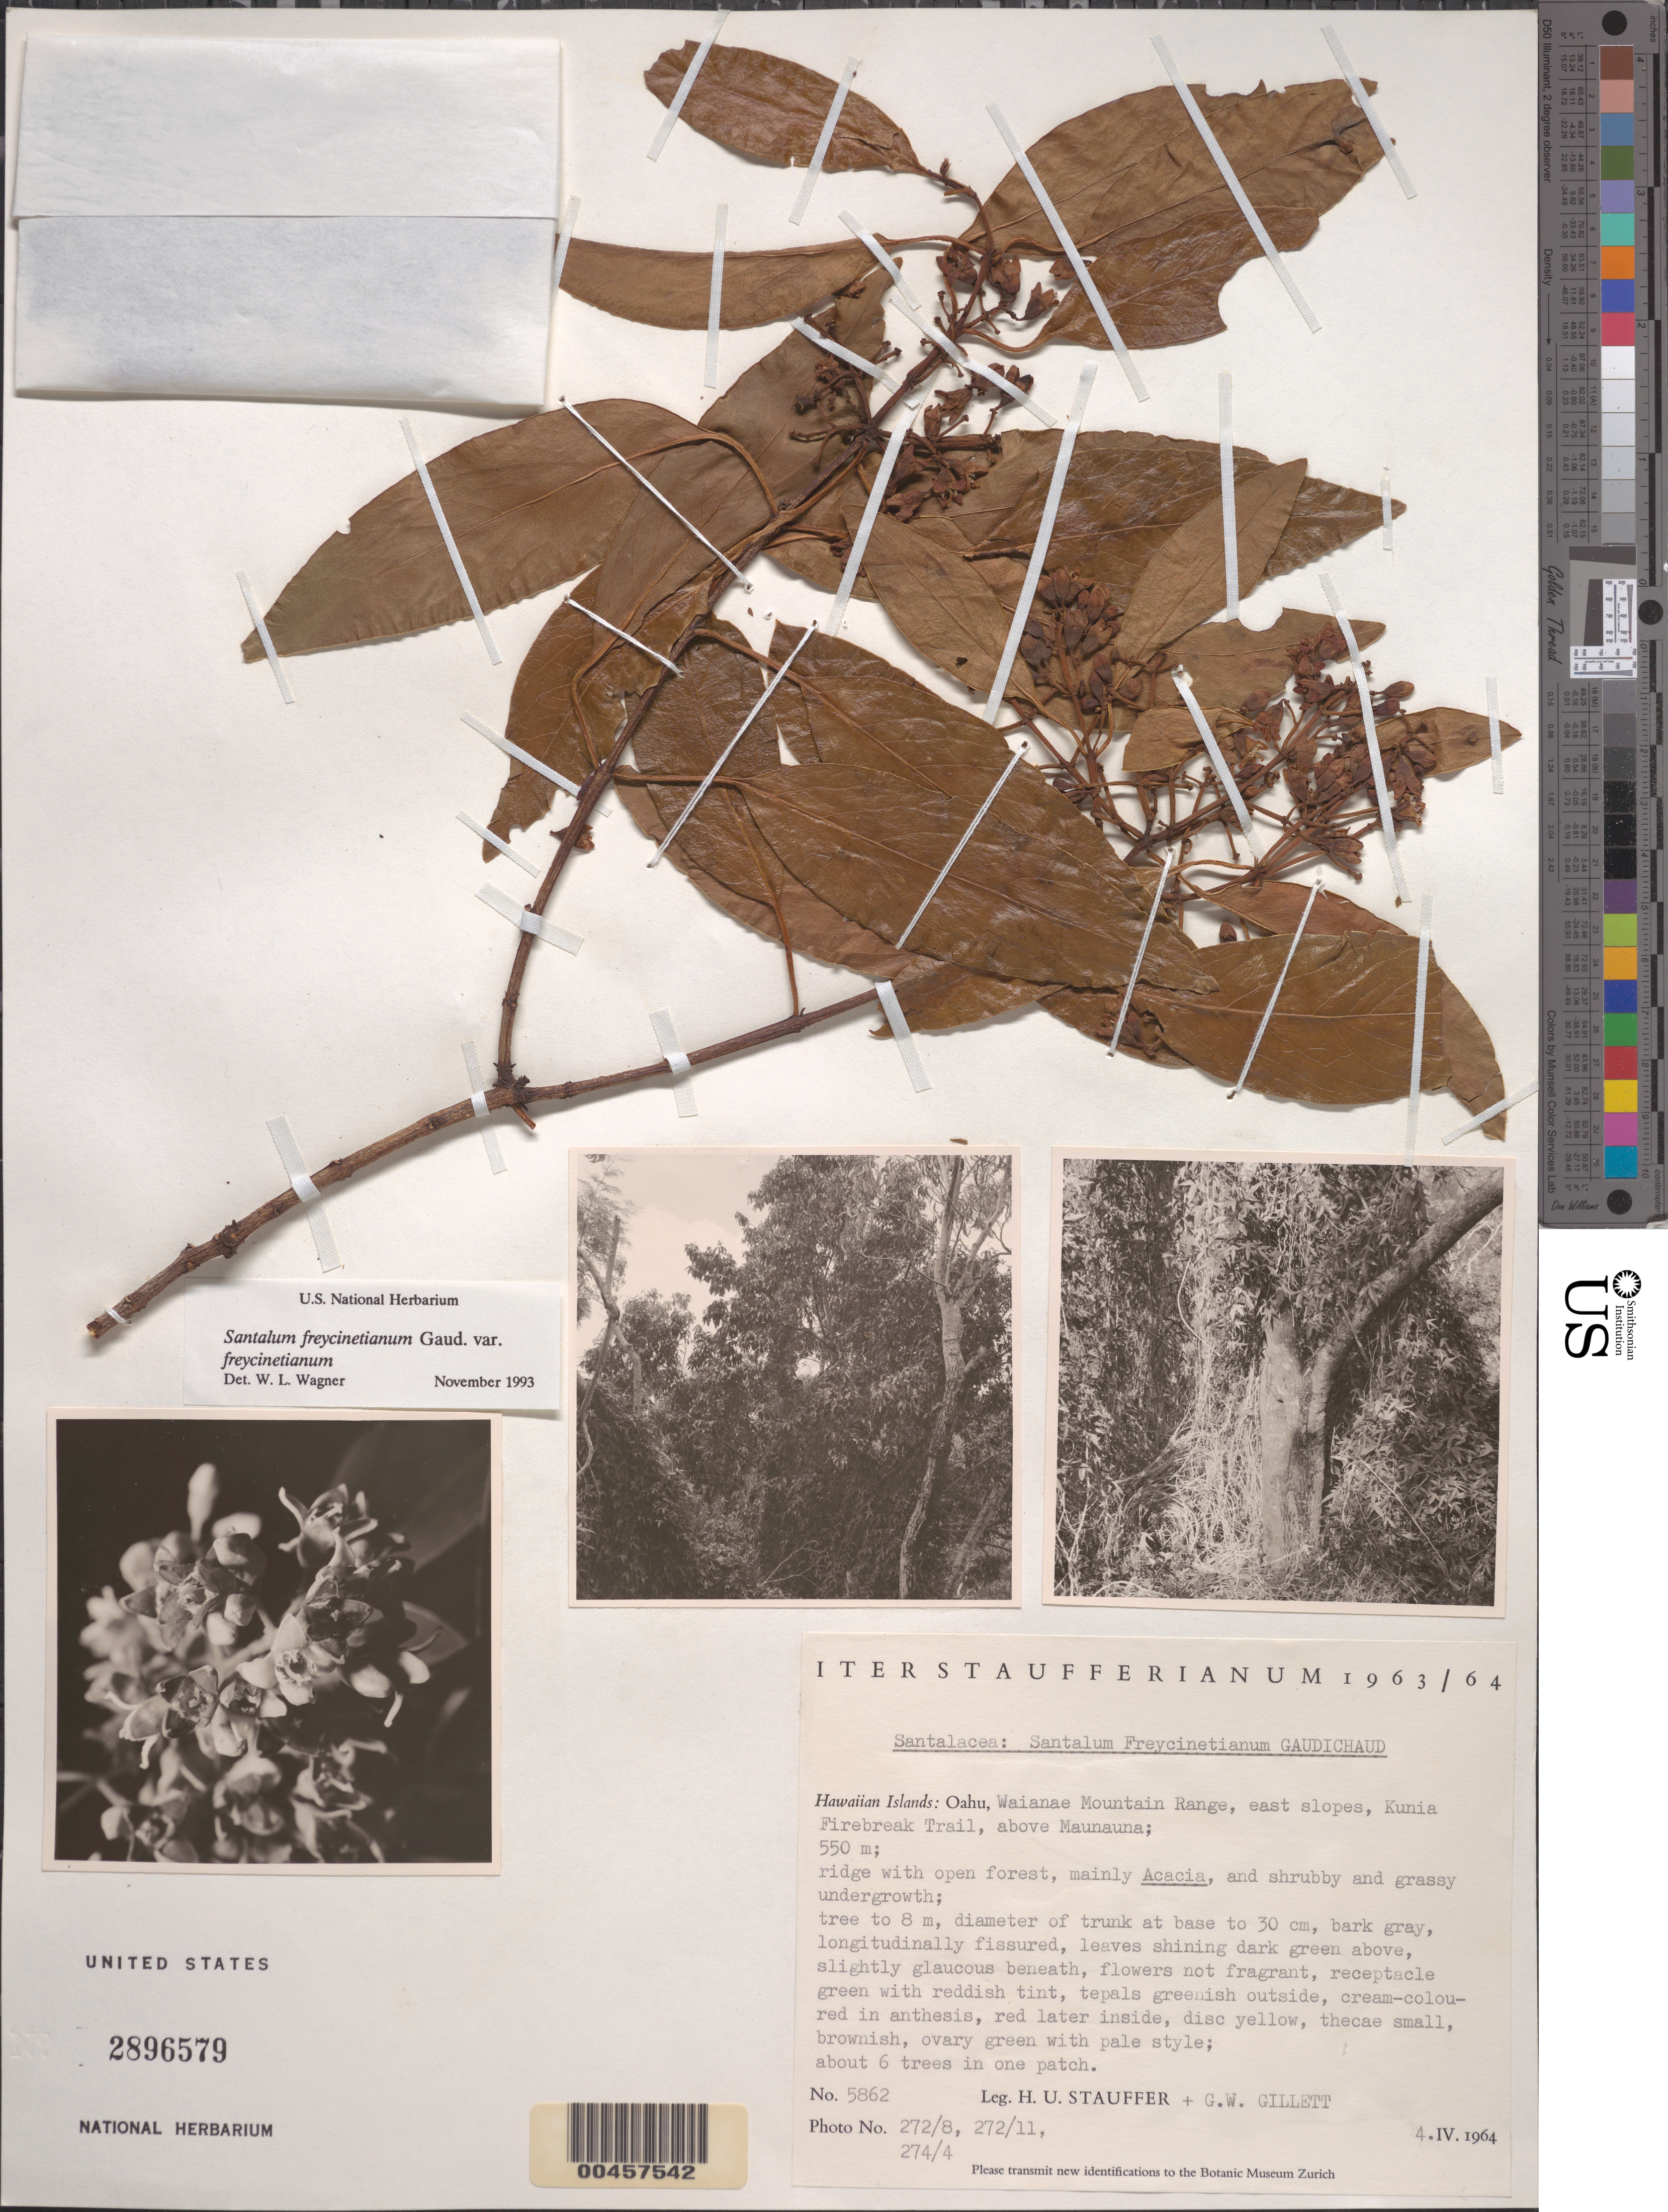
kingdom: Plantae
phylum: Tracheophyta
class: Magnoliopsida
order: Santalales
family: Santalaceae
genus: Santalum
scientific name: Santalum freycinetianum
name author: Gaudich.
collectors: H. U. Stauffer & G. Gillett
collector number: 862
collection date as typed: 4 Apr 1964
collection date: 1964-04-04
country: United States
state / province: Hawaii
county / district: Honolulu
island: Oahu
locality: Waianae Mountain Range, E slopes, Kunia Firebreak Trail, above Maunauna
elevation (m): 550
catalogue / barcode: US 2896579